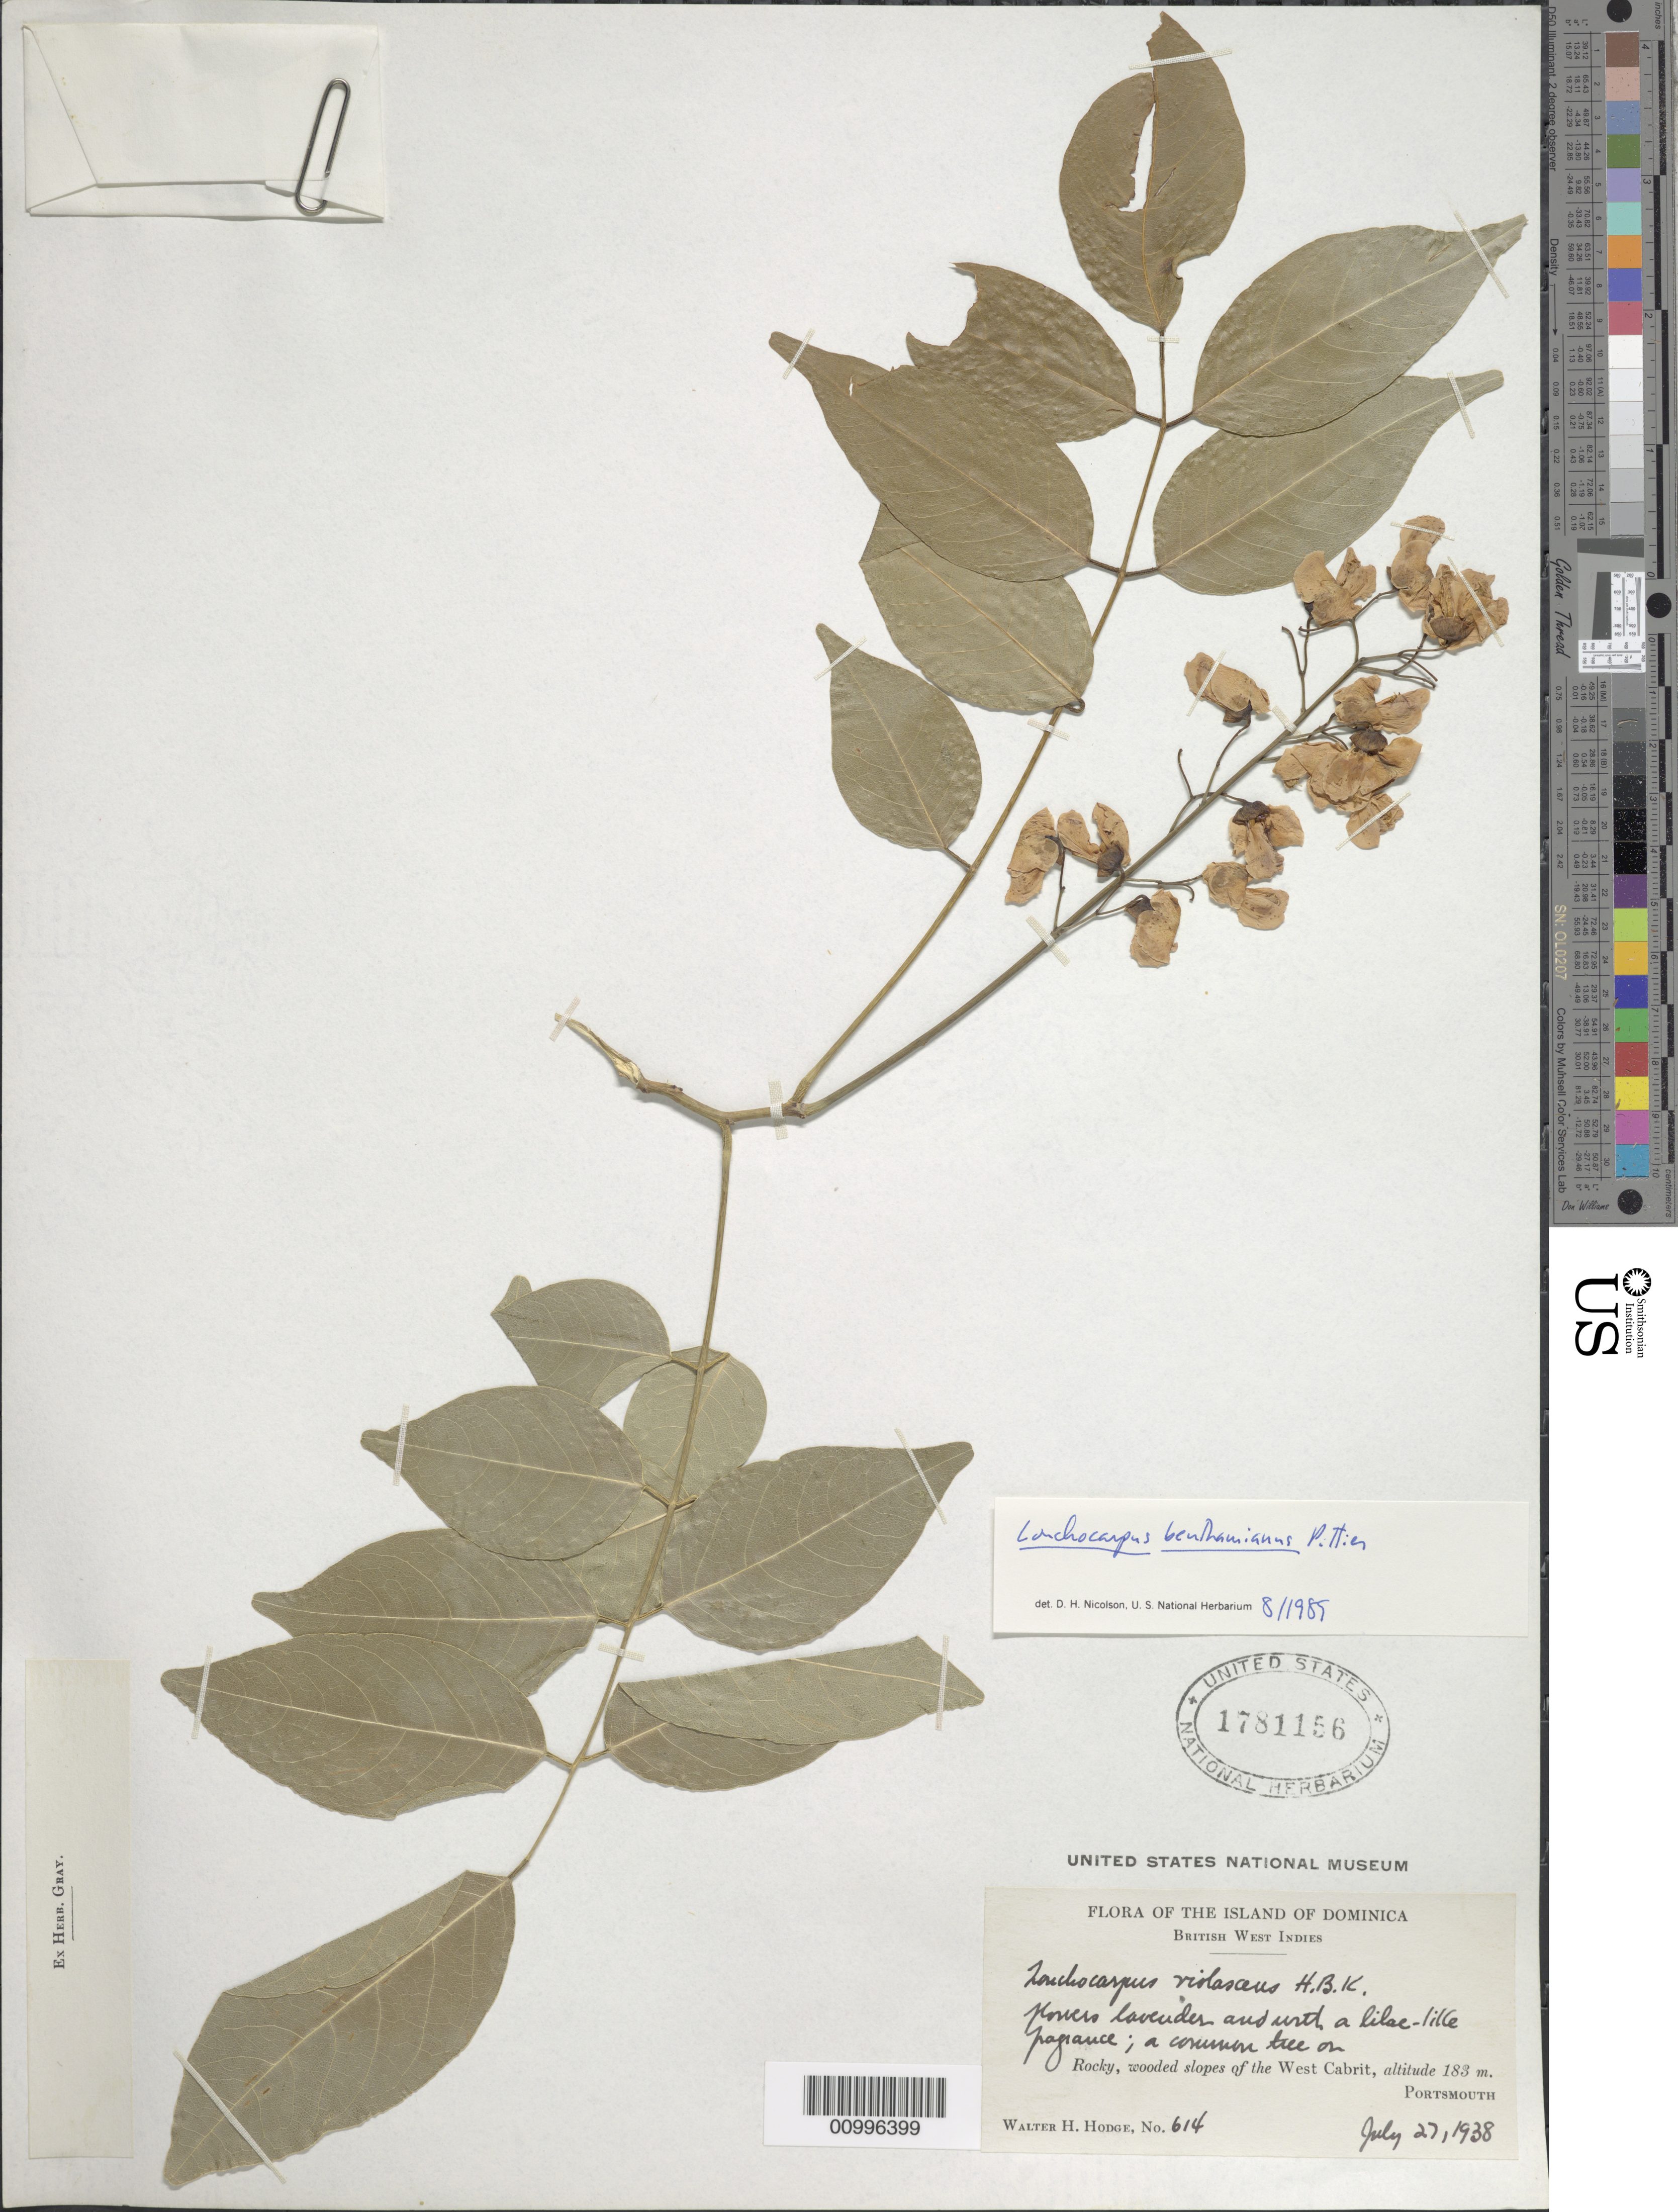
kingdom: Plantae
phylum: Tracheophyta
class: Magnoliopsida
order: Fabales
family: Fabaceae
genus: Lonchocarpus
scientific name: Lonchocarpus violaceus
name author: (Jacq.) DC.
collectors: W. Hodge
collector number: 614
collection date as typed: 27 Jul 1938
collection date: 1938-07-27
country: Dominica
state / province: St. John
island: Dominica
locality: Rocky wooded slopes of the West Cabrit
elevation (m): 183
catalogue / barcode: US 1781156